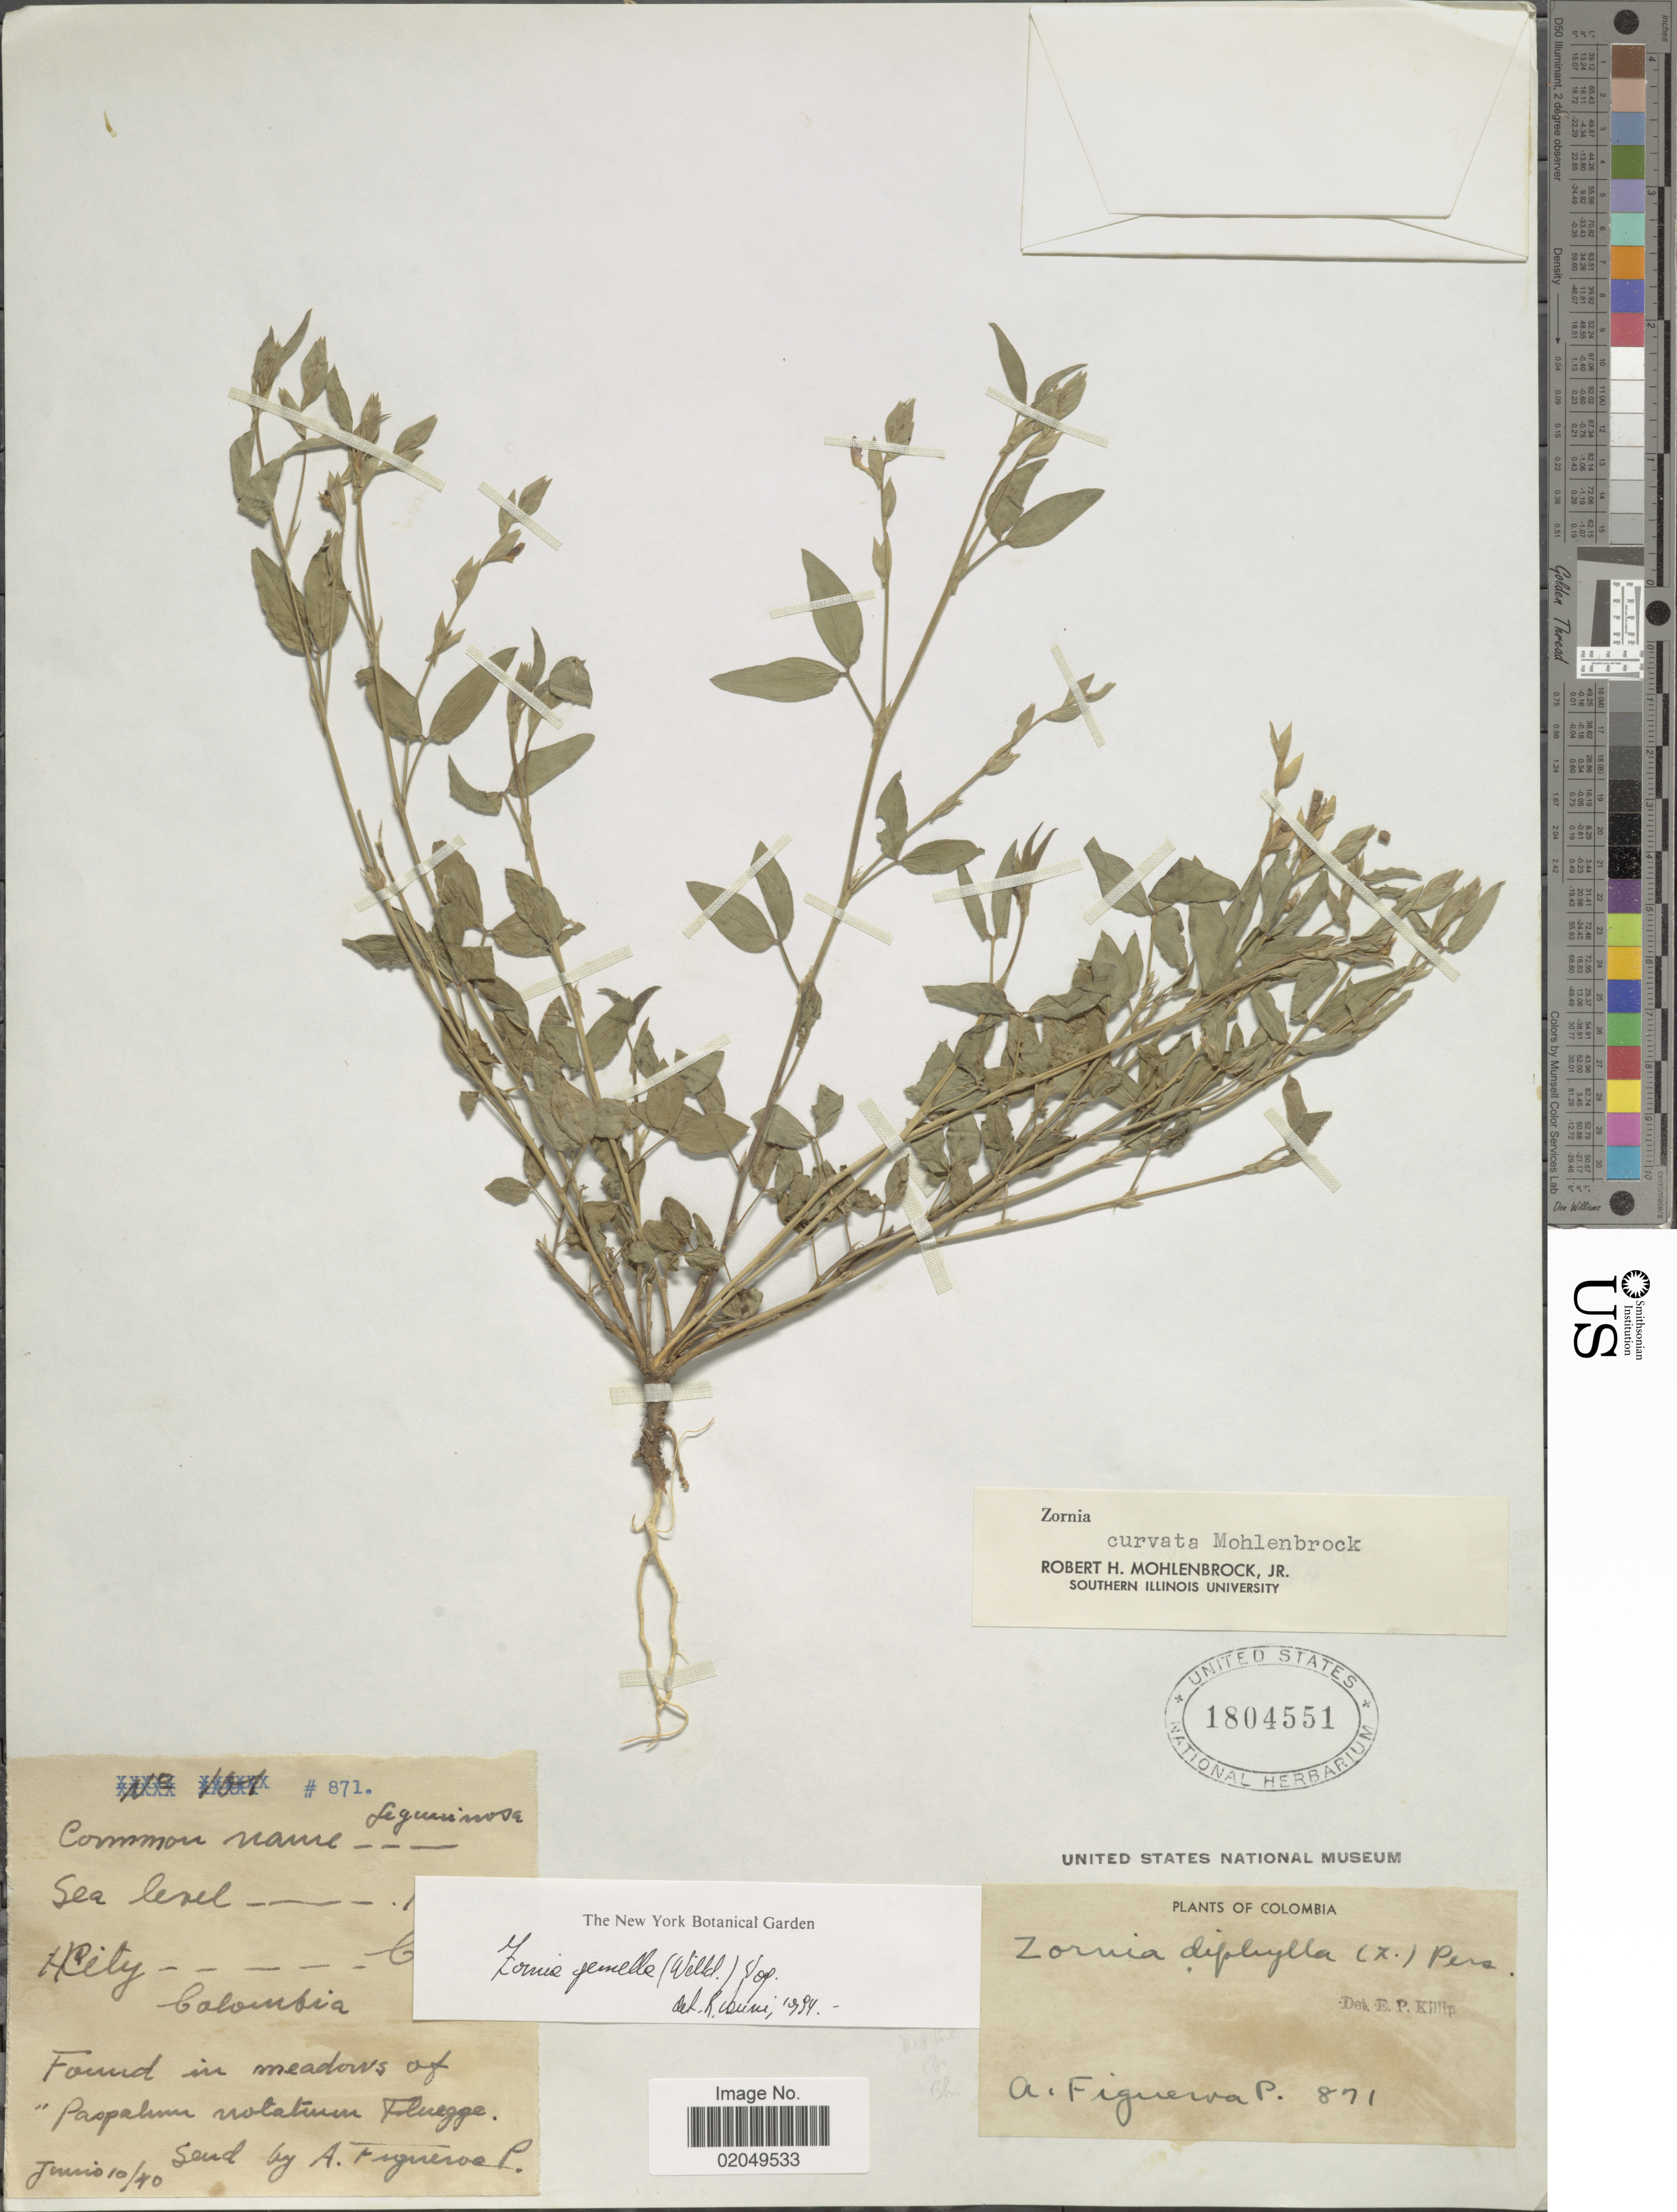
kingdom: Plantae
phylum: Tracheophyta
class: Magnoliopsida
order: Fabales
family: Fabaceae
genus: Zornia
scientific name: Zornia gemella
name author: Vogel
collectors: A. Figueroa-Potes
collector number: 871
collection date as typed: Transcribed d/m/y: 10/6/40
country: Colombia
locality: H City, found in meadows of Paspalum notatum Fluegge [interpreted]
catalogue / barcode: US 1804551